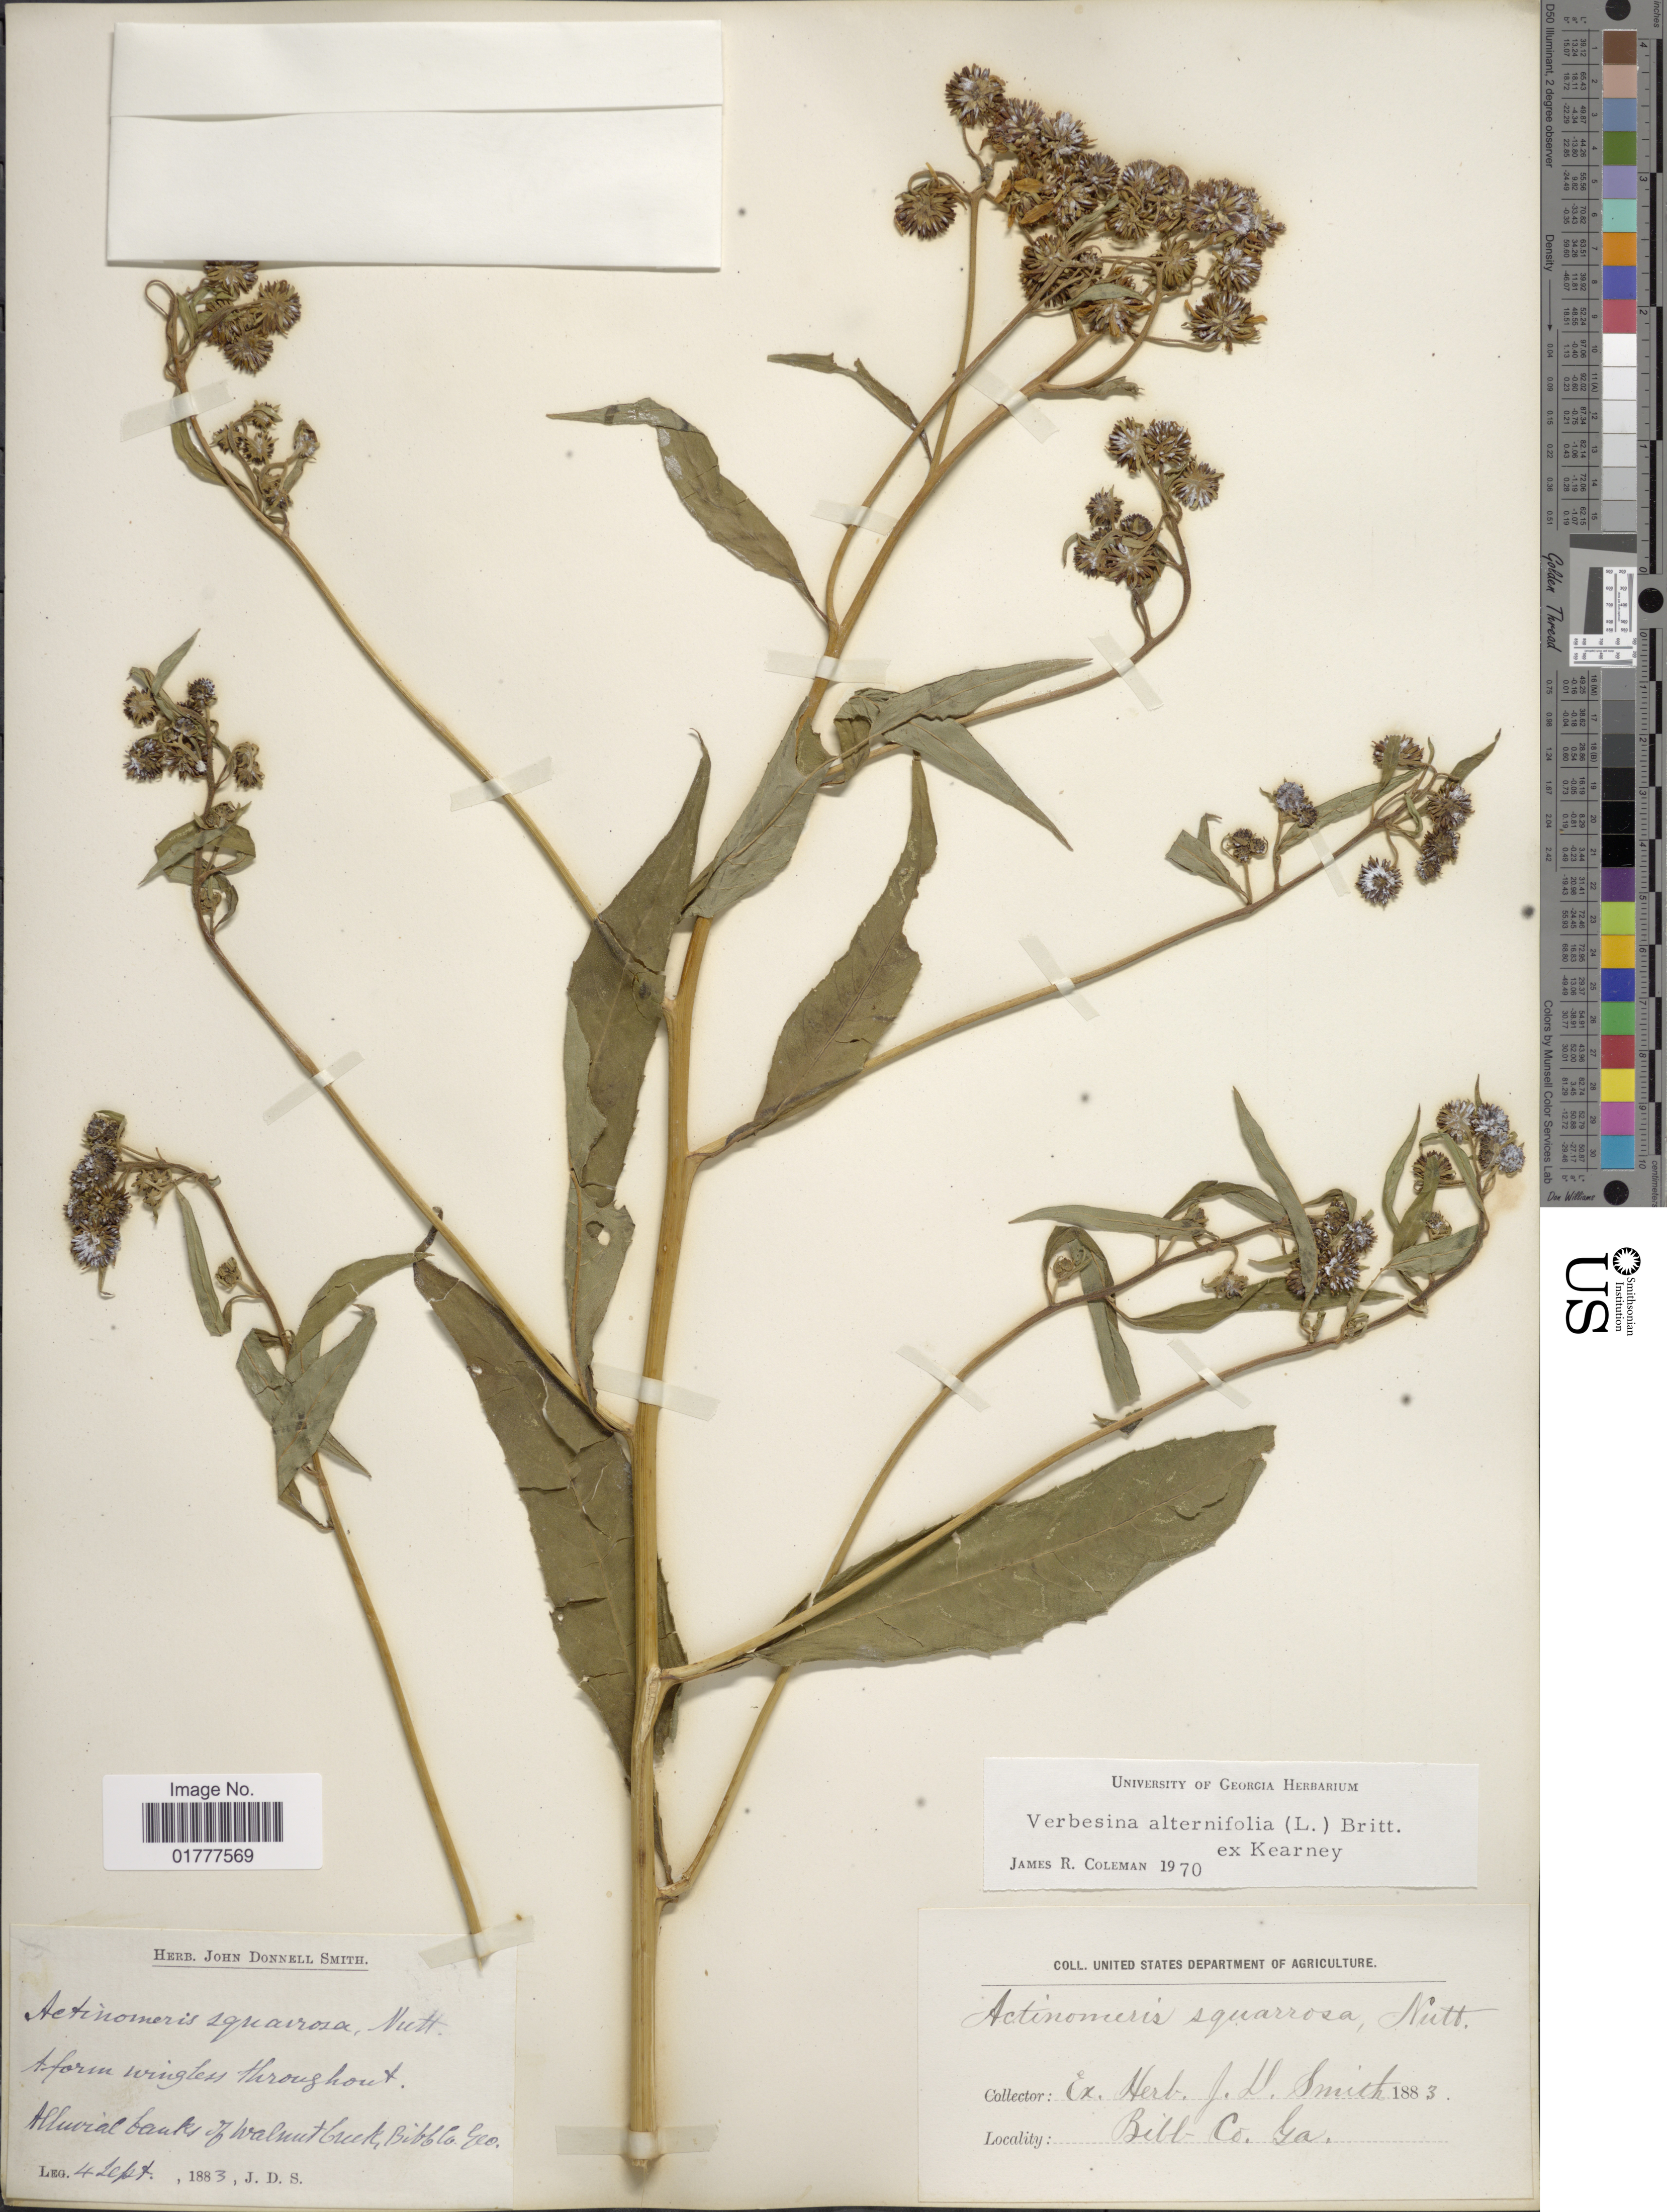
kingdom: Plantae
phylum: Tracheophyta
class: Magnoliopsida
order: Asterales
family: Asteraceae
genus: Actinomeris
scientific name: Actinomeris alternifolia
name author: (L.) DC.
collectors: J. Donnell Smith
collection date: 1883-09-04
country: United States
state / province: Georgia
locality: Alluvial banks of Walnut Creek, Bibb Co. Geo.